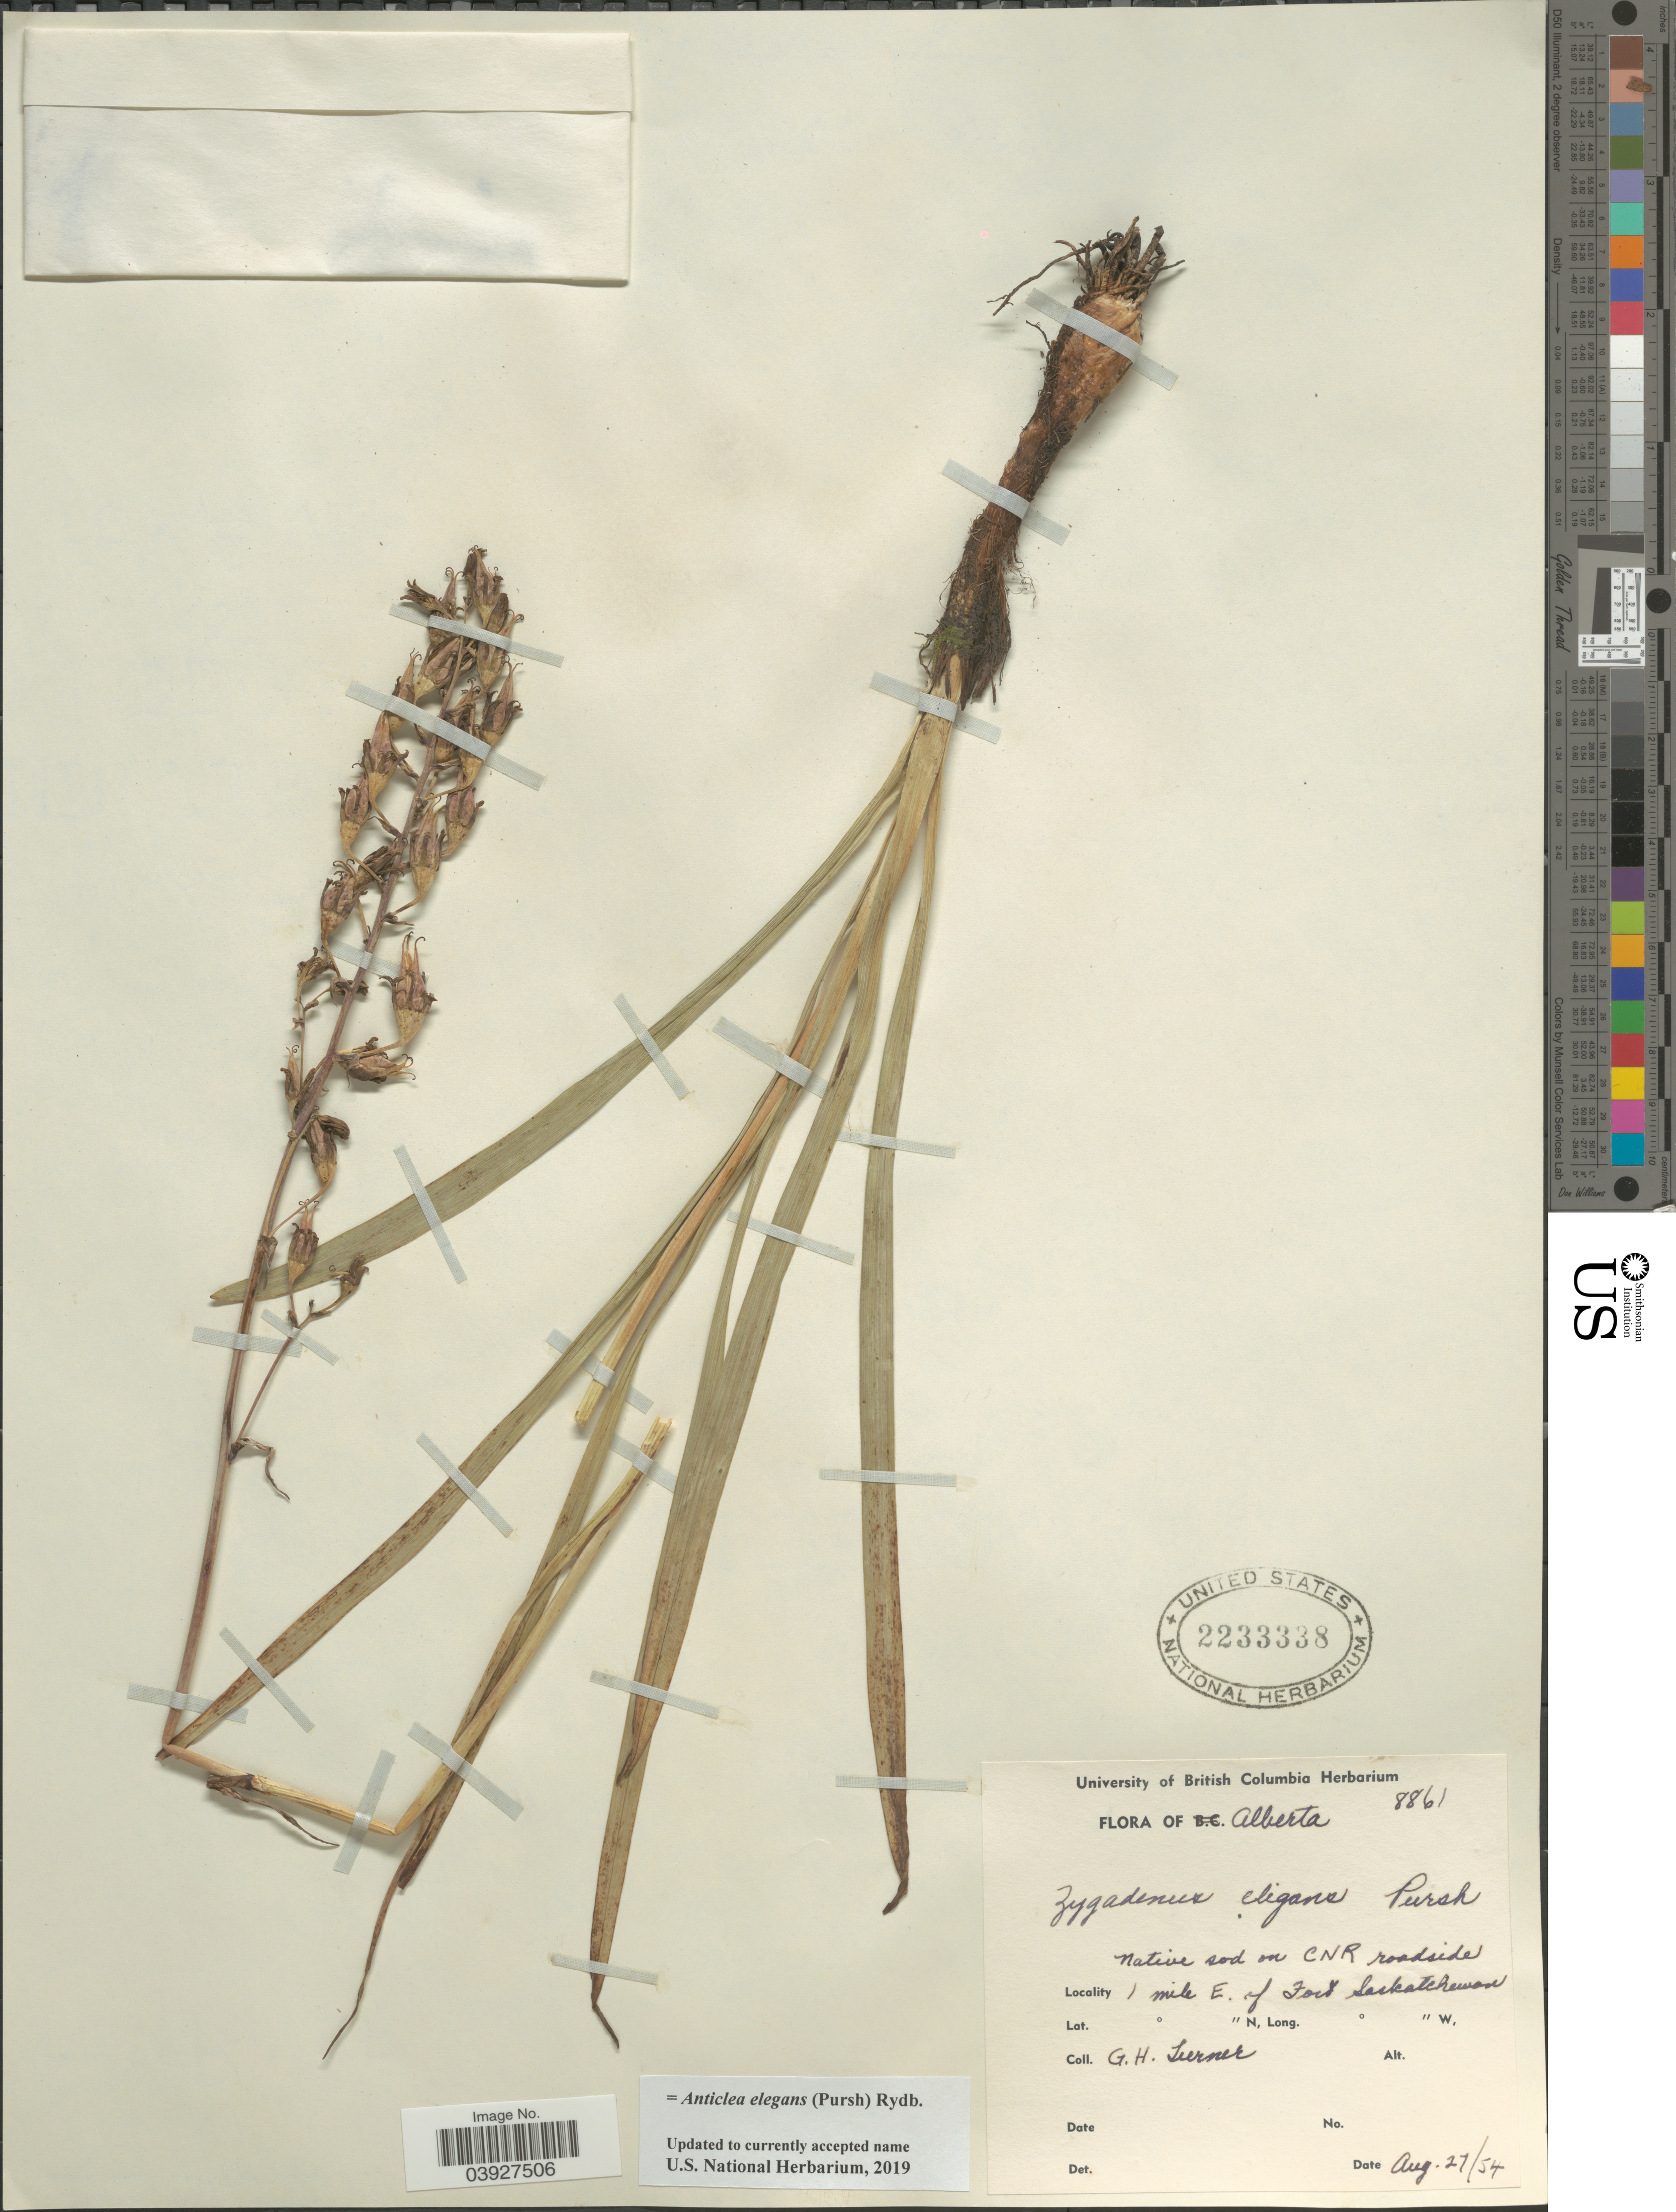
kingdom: Plantae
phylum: Tracheophyta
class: Liliopsida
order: Liliales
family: Melanthiaceae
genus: Anticlea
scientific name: Anticlea elegans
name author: (Pursh) Rydb.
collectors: G. H. Turner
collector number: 8861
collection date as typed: Transcribed d/m/y: 27/8/54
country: Canada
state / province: Alberta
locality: Native sod on CNR roadside 1 mile E. of Fort Saskatchewan.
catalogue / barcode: US 2233338